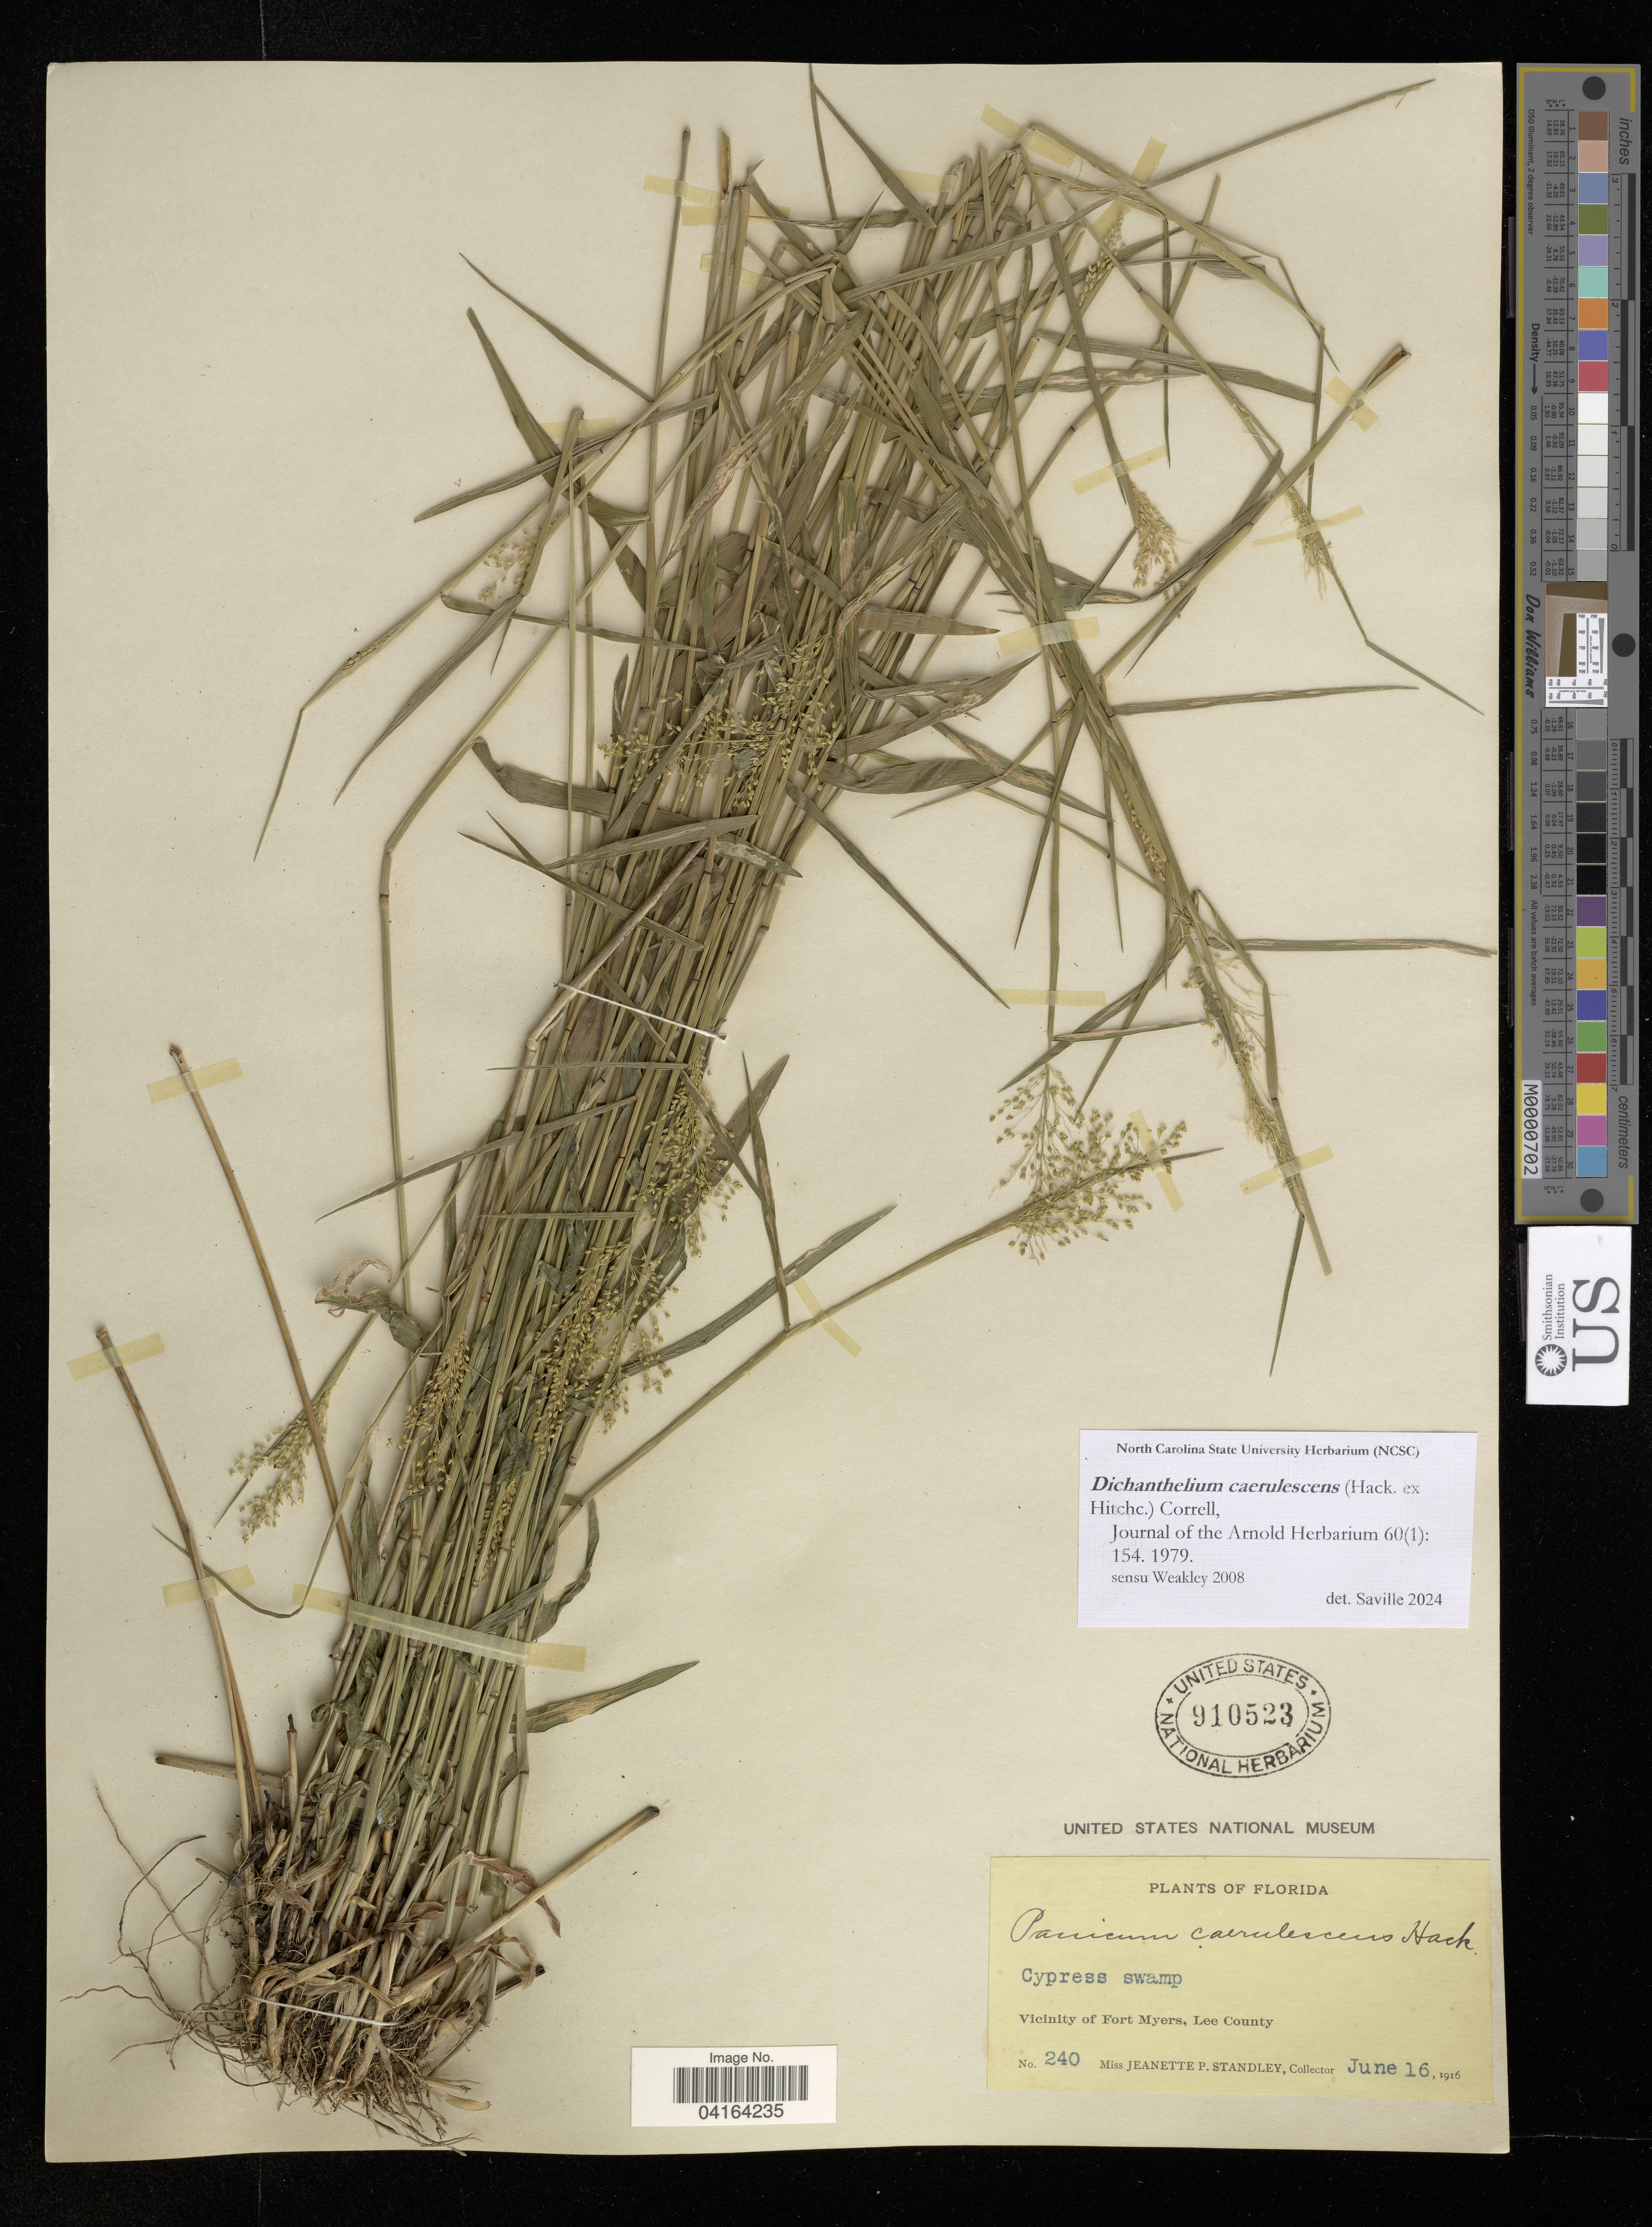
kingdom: Plantae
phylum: Tracheophyta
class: Liliopsida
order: Poales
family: Poaceae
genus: Dichanthelium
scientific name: Dichanthelium caerulescens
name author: (Hack. ex Hitchc.) Correll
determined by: Saville, A. C., (NCSC), North Carolina State University (UNITED STATES)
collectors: J. P. Standley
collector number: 240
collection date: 1916-06-16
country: United States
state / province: Florida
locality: Vicinity of Fort Myers, Lee County.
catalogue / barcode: US 910523